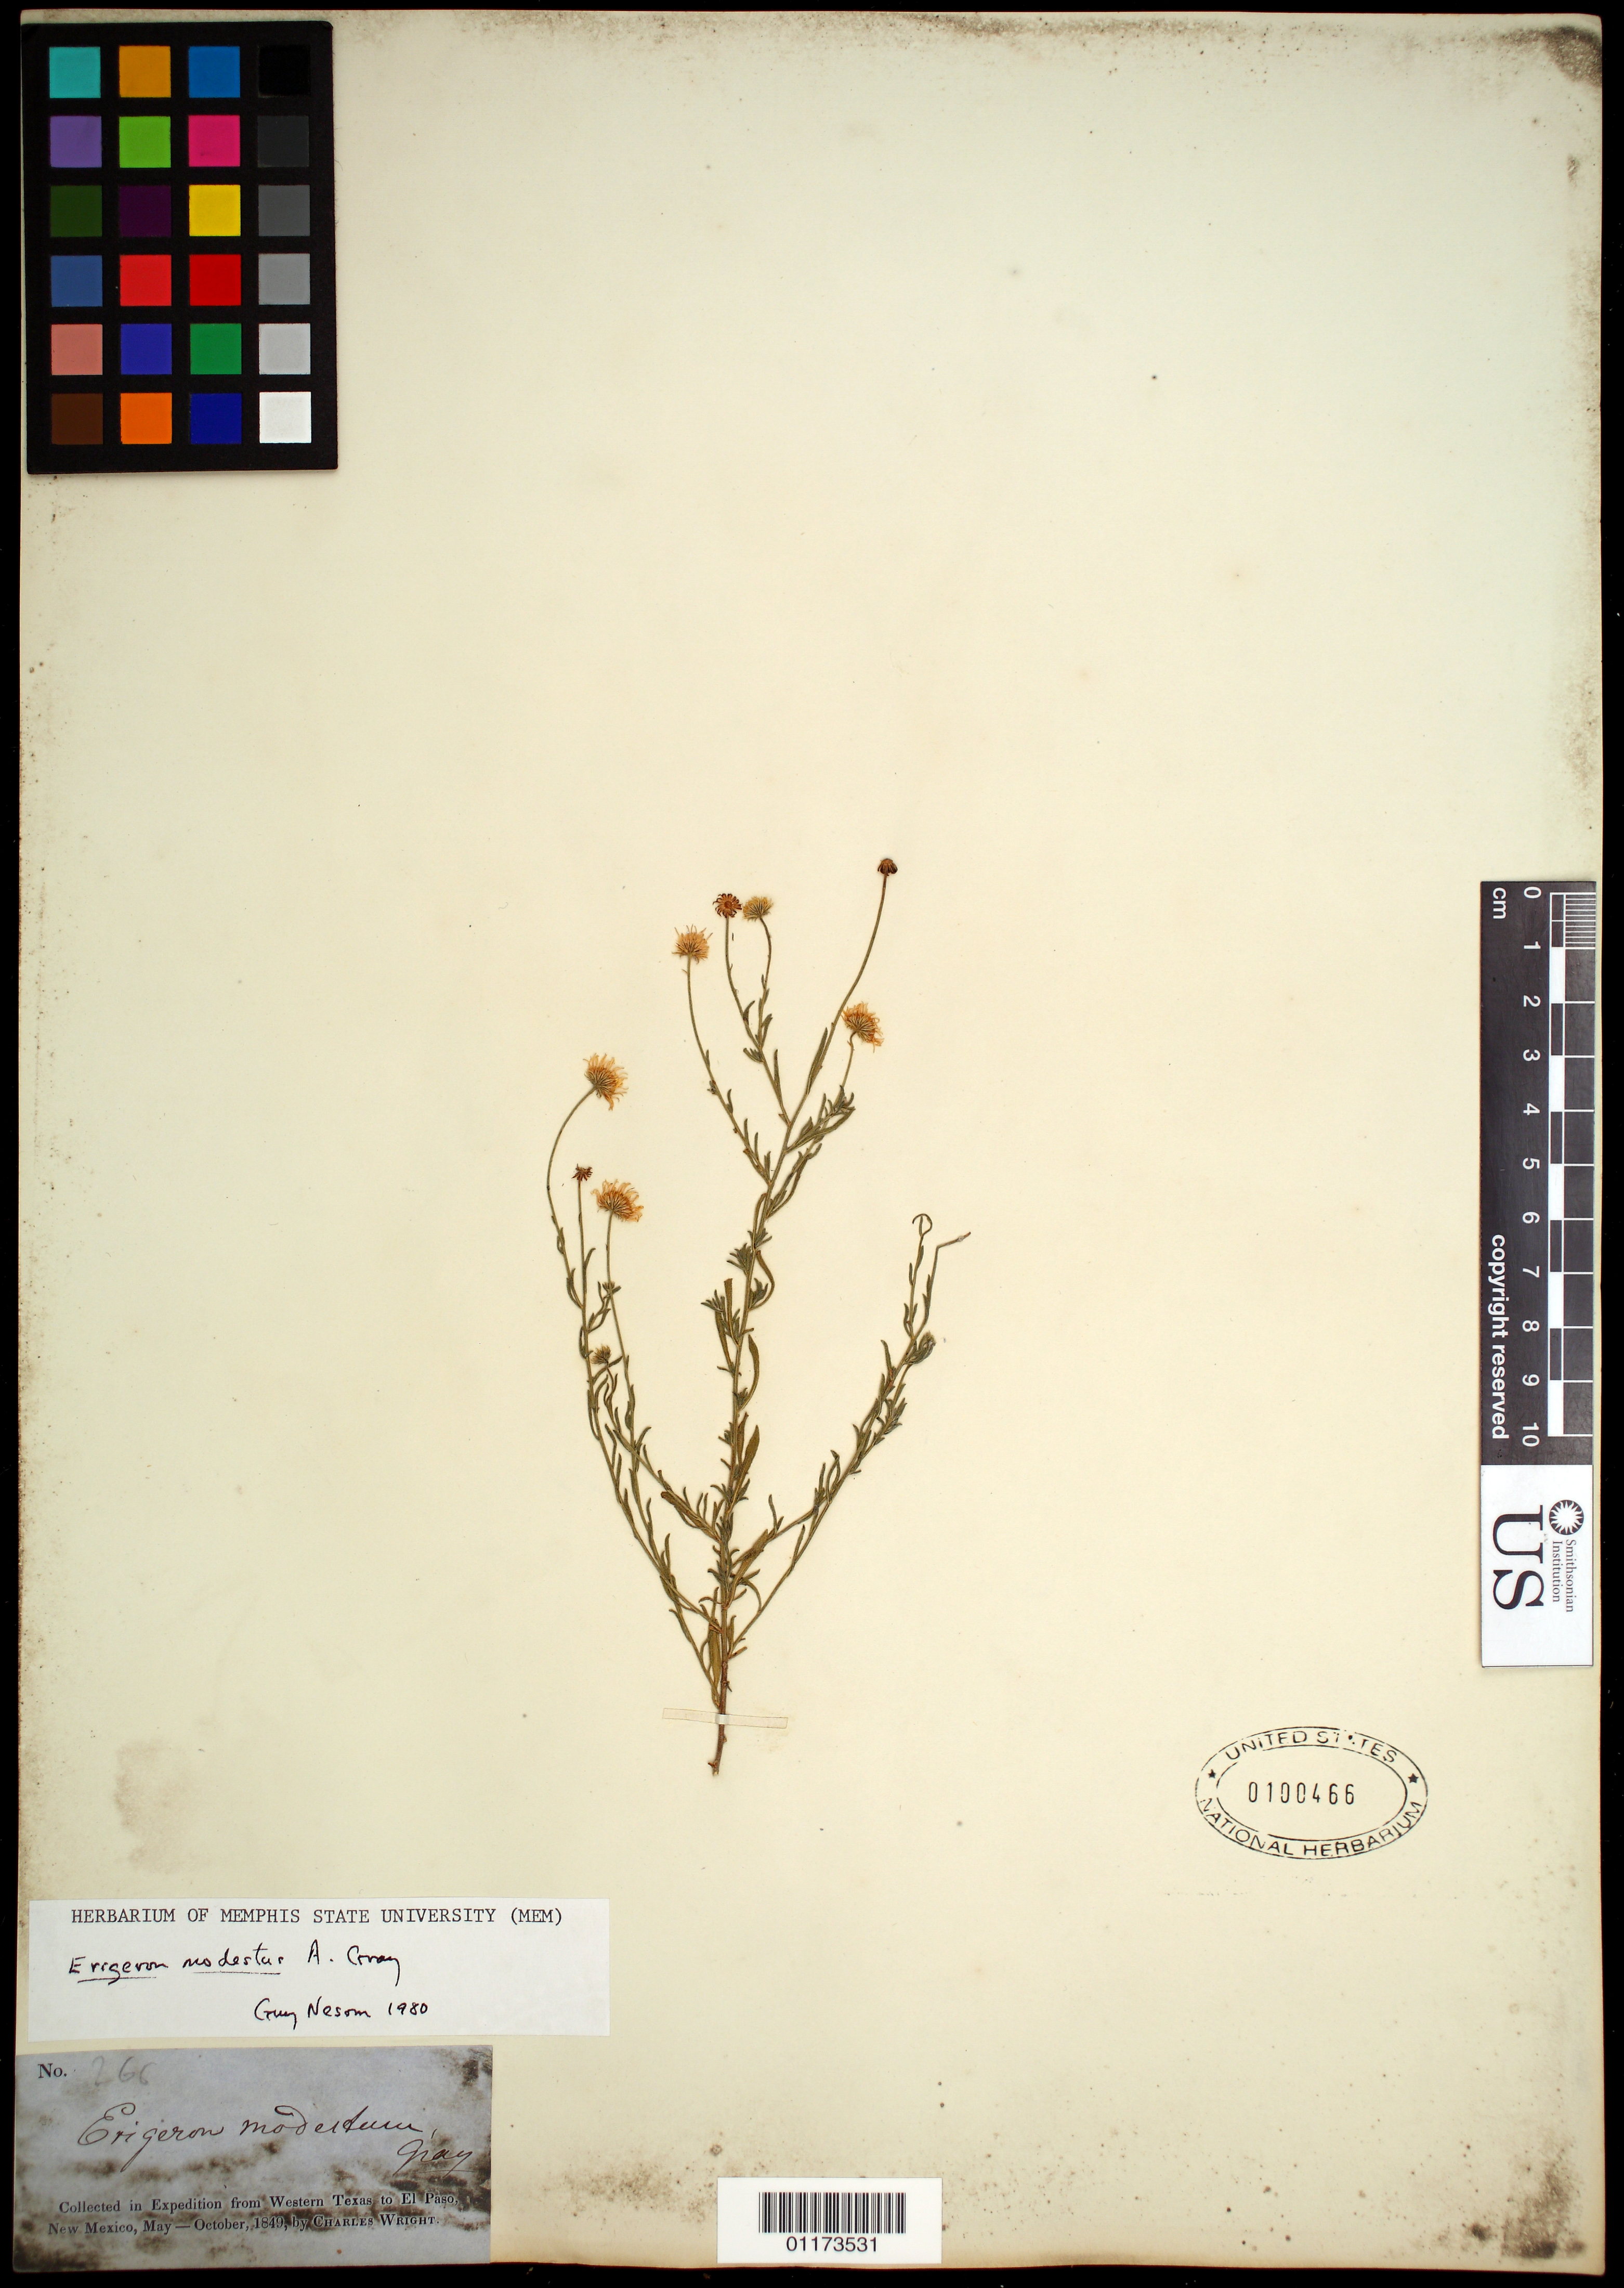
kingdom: Plantae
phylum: Tracheophyta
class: Magnoliopsida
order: Asterales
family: Asteraceae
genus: Erigeron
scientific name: Erigeron modestus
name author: A. Gray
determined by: Nesom, Guy L.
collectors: C. Wright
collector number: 266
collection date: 1849-05/1849-10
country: United States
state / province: New Mexico / Texas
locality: from Western Texas to El Paso, New Mexico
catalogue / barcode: US 100466